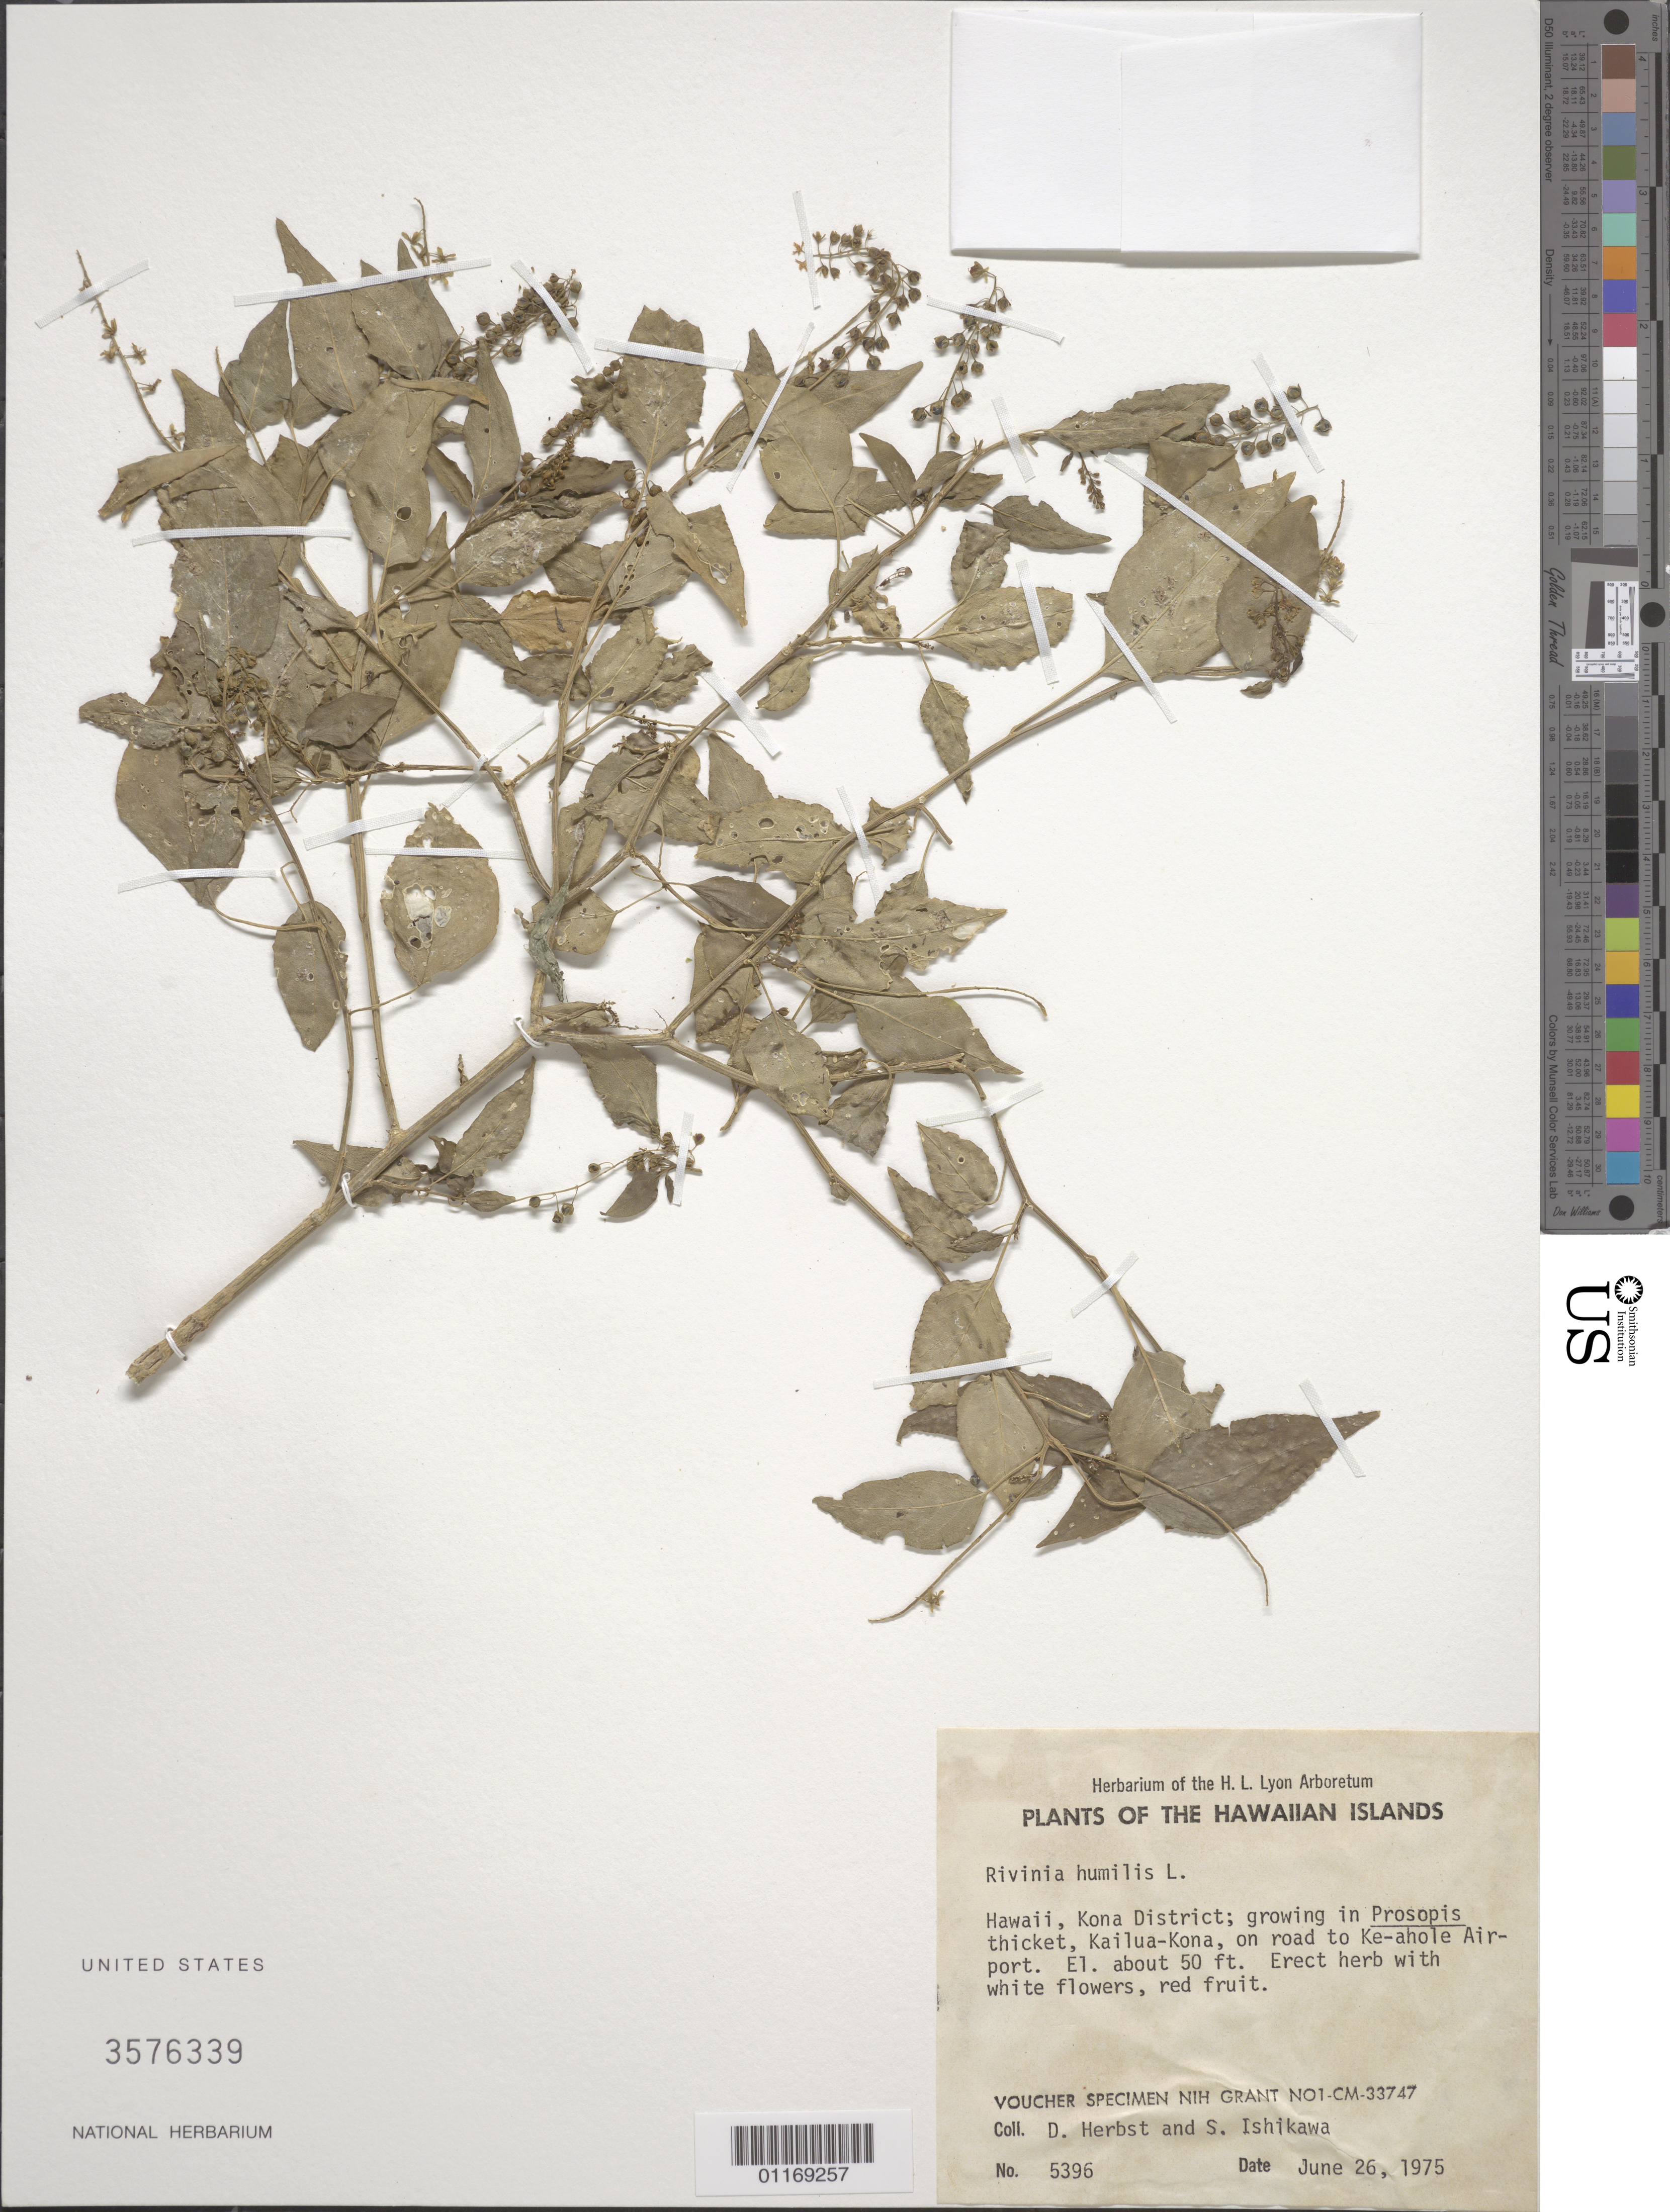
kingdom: Plantae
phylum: Tracheophyta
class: Magnoliopsida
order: Caryophyllales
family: Phytolaccaceae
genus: Rivina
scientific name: Rivina humilis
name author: L.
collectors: D. R. Herbst & S. Ishikawa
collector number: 5396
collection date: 1975-06-26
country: United States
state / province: Hawaii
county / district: Hawaii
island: Hawaii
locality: Kona District, Kailua-Kona, on road to Ke-ahole airport.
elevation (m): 15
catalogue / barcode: US 3576339